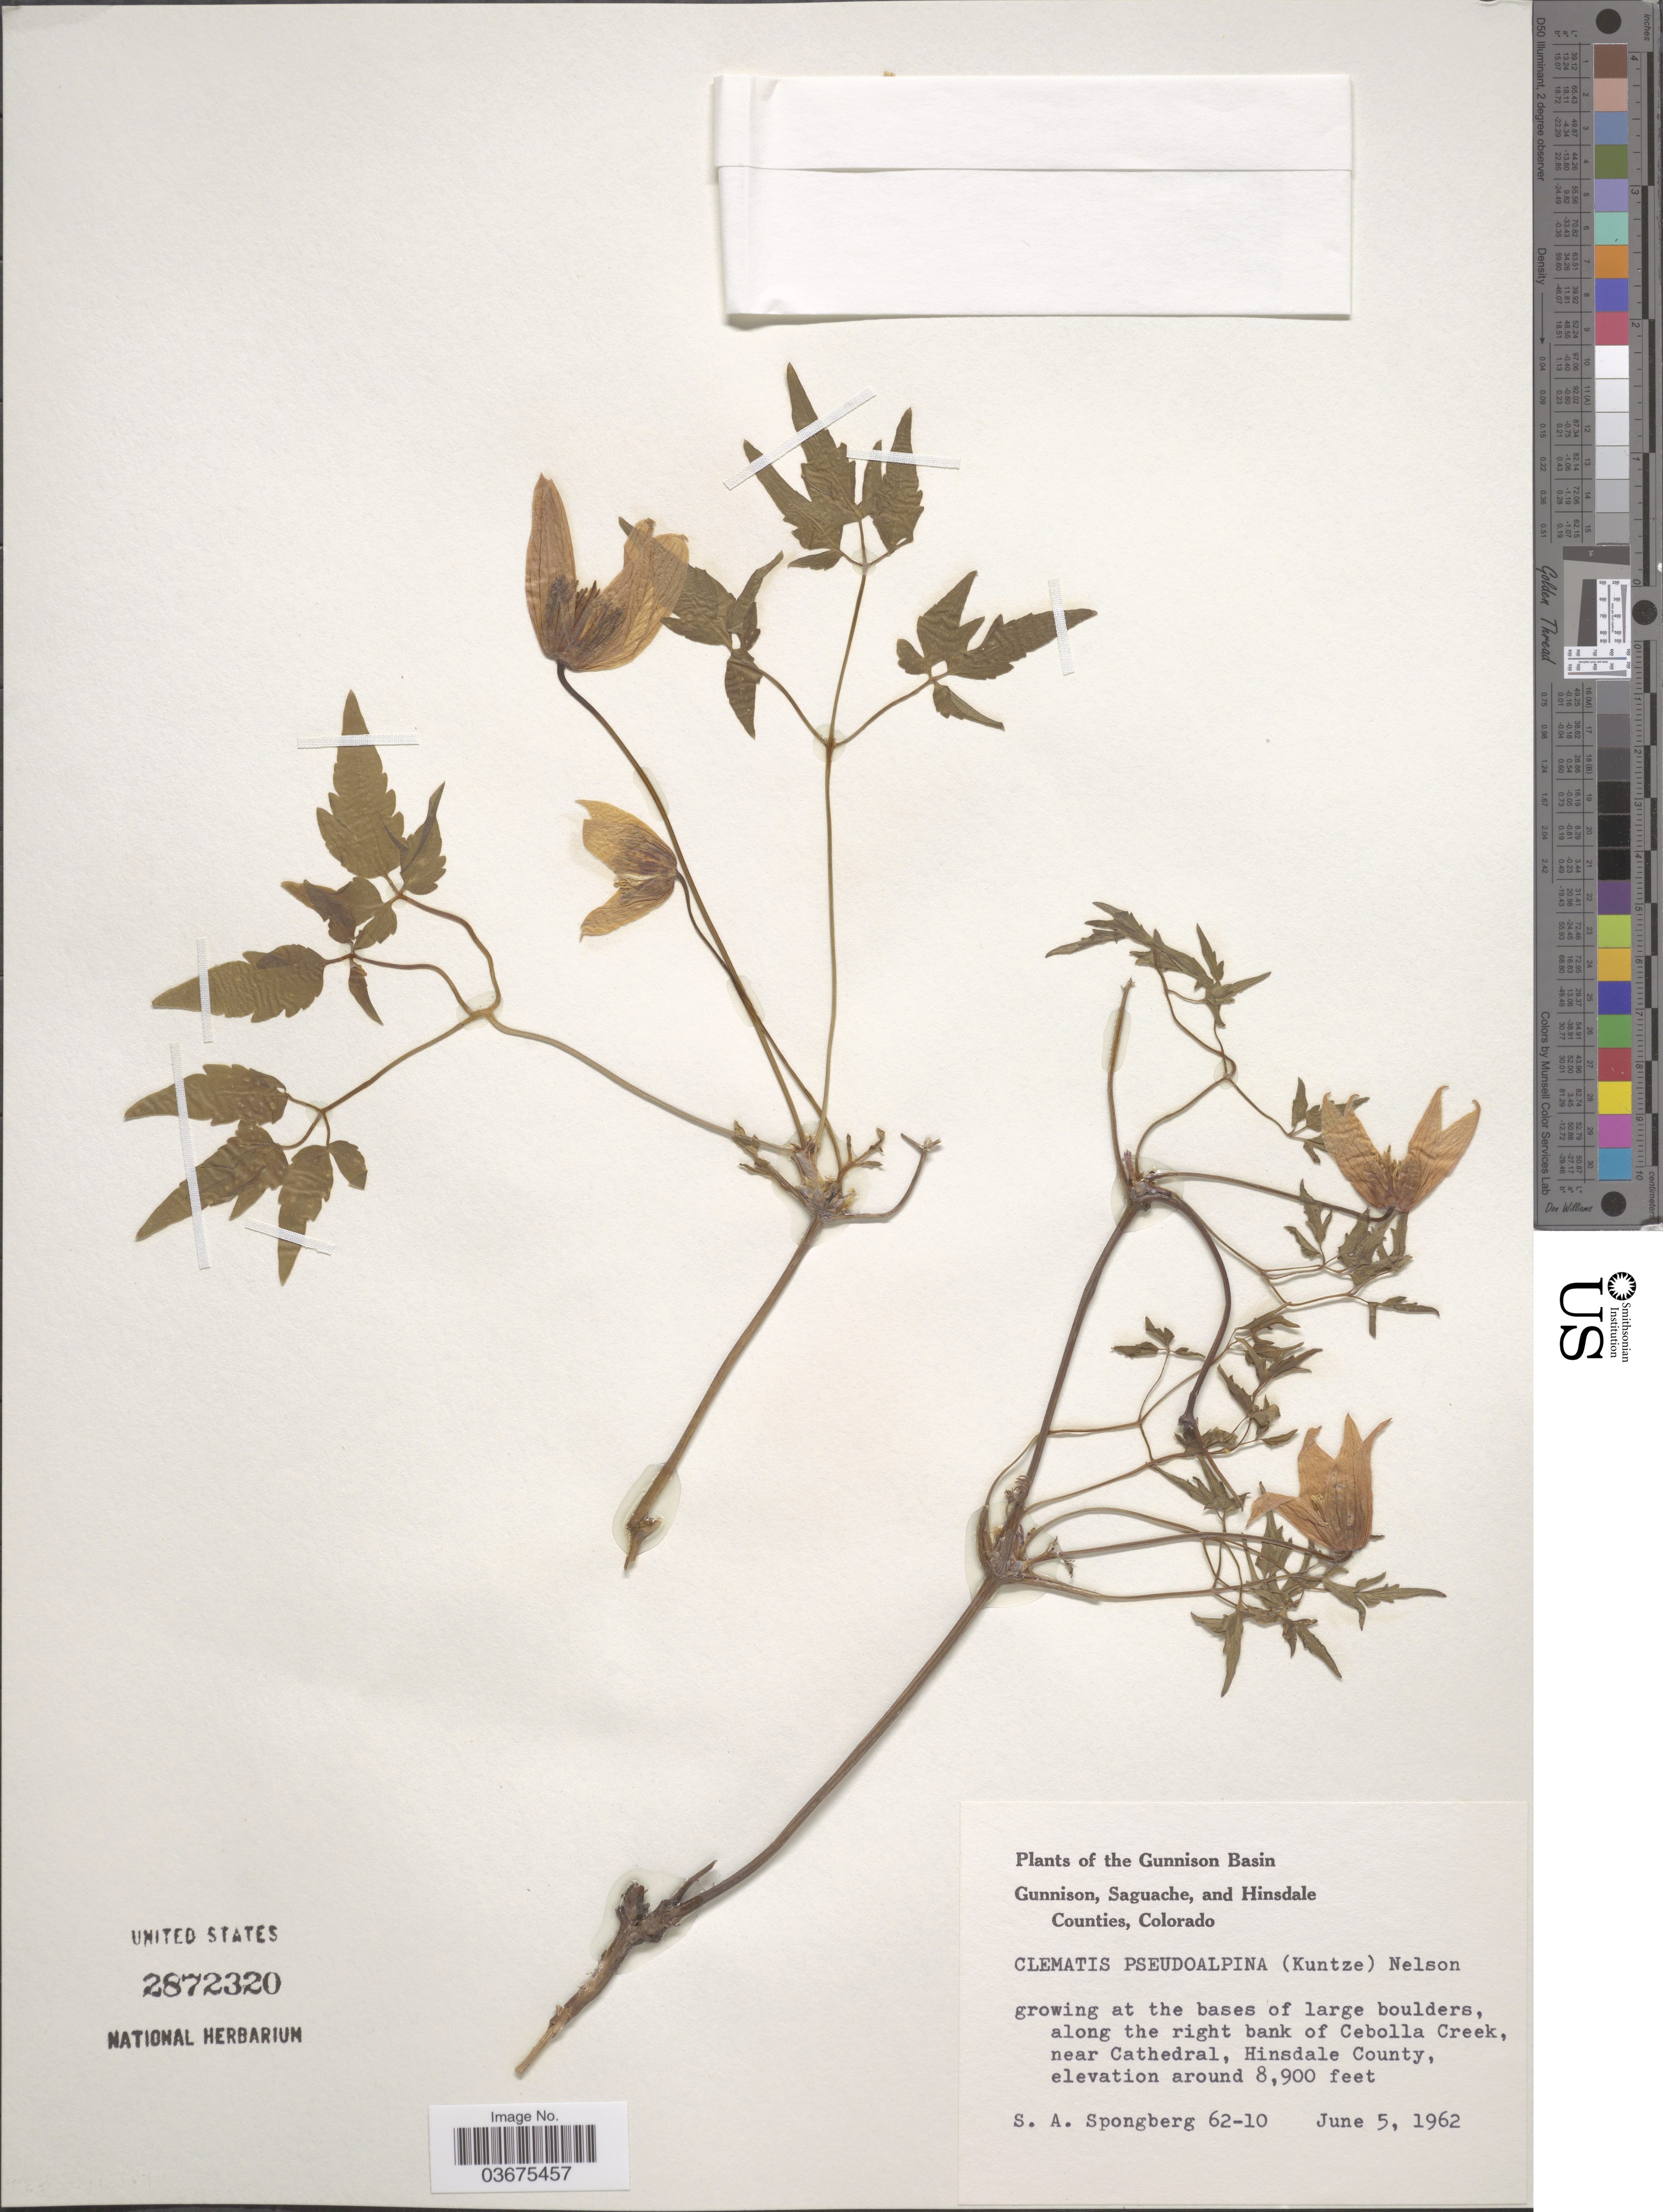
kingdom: Plantae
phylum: Tracheophyta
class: Magnoliopsida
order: Ranunculales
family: Ranunculaceae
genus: Clematis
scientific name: Clematis pseudoalpina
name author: (Kuntze) A. Nelson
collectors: S. A.Spongberg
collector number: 62-10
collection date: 1962-06-05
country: United States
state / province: Colorado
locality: The Gunnison Basin. Along the right bank of Cebolla Creek, near Cathedral, Hinsdale County.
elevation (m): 2713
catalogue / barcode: US 2872320